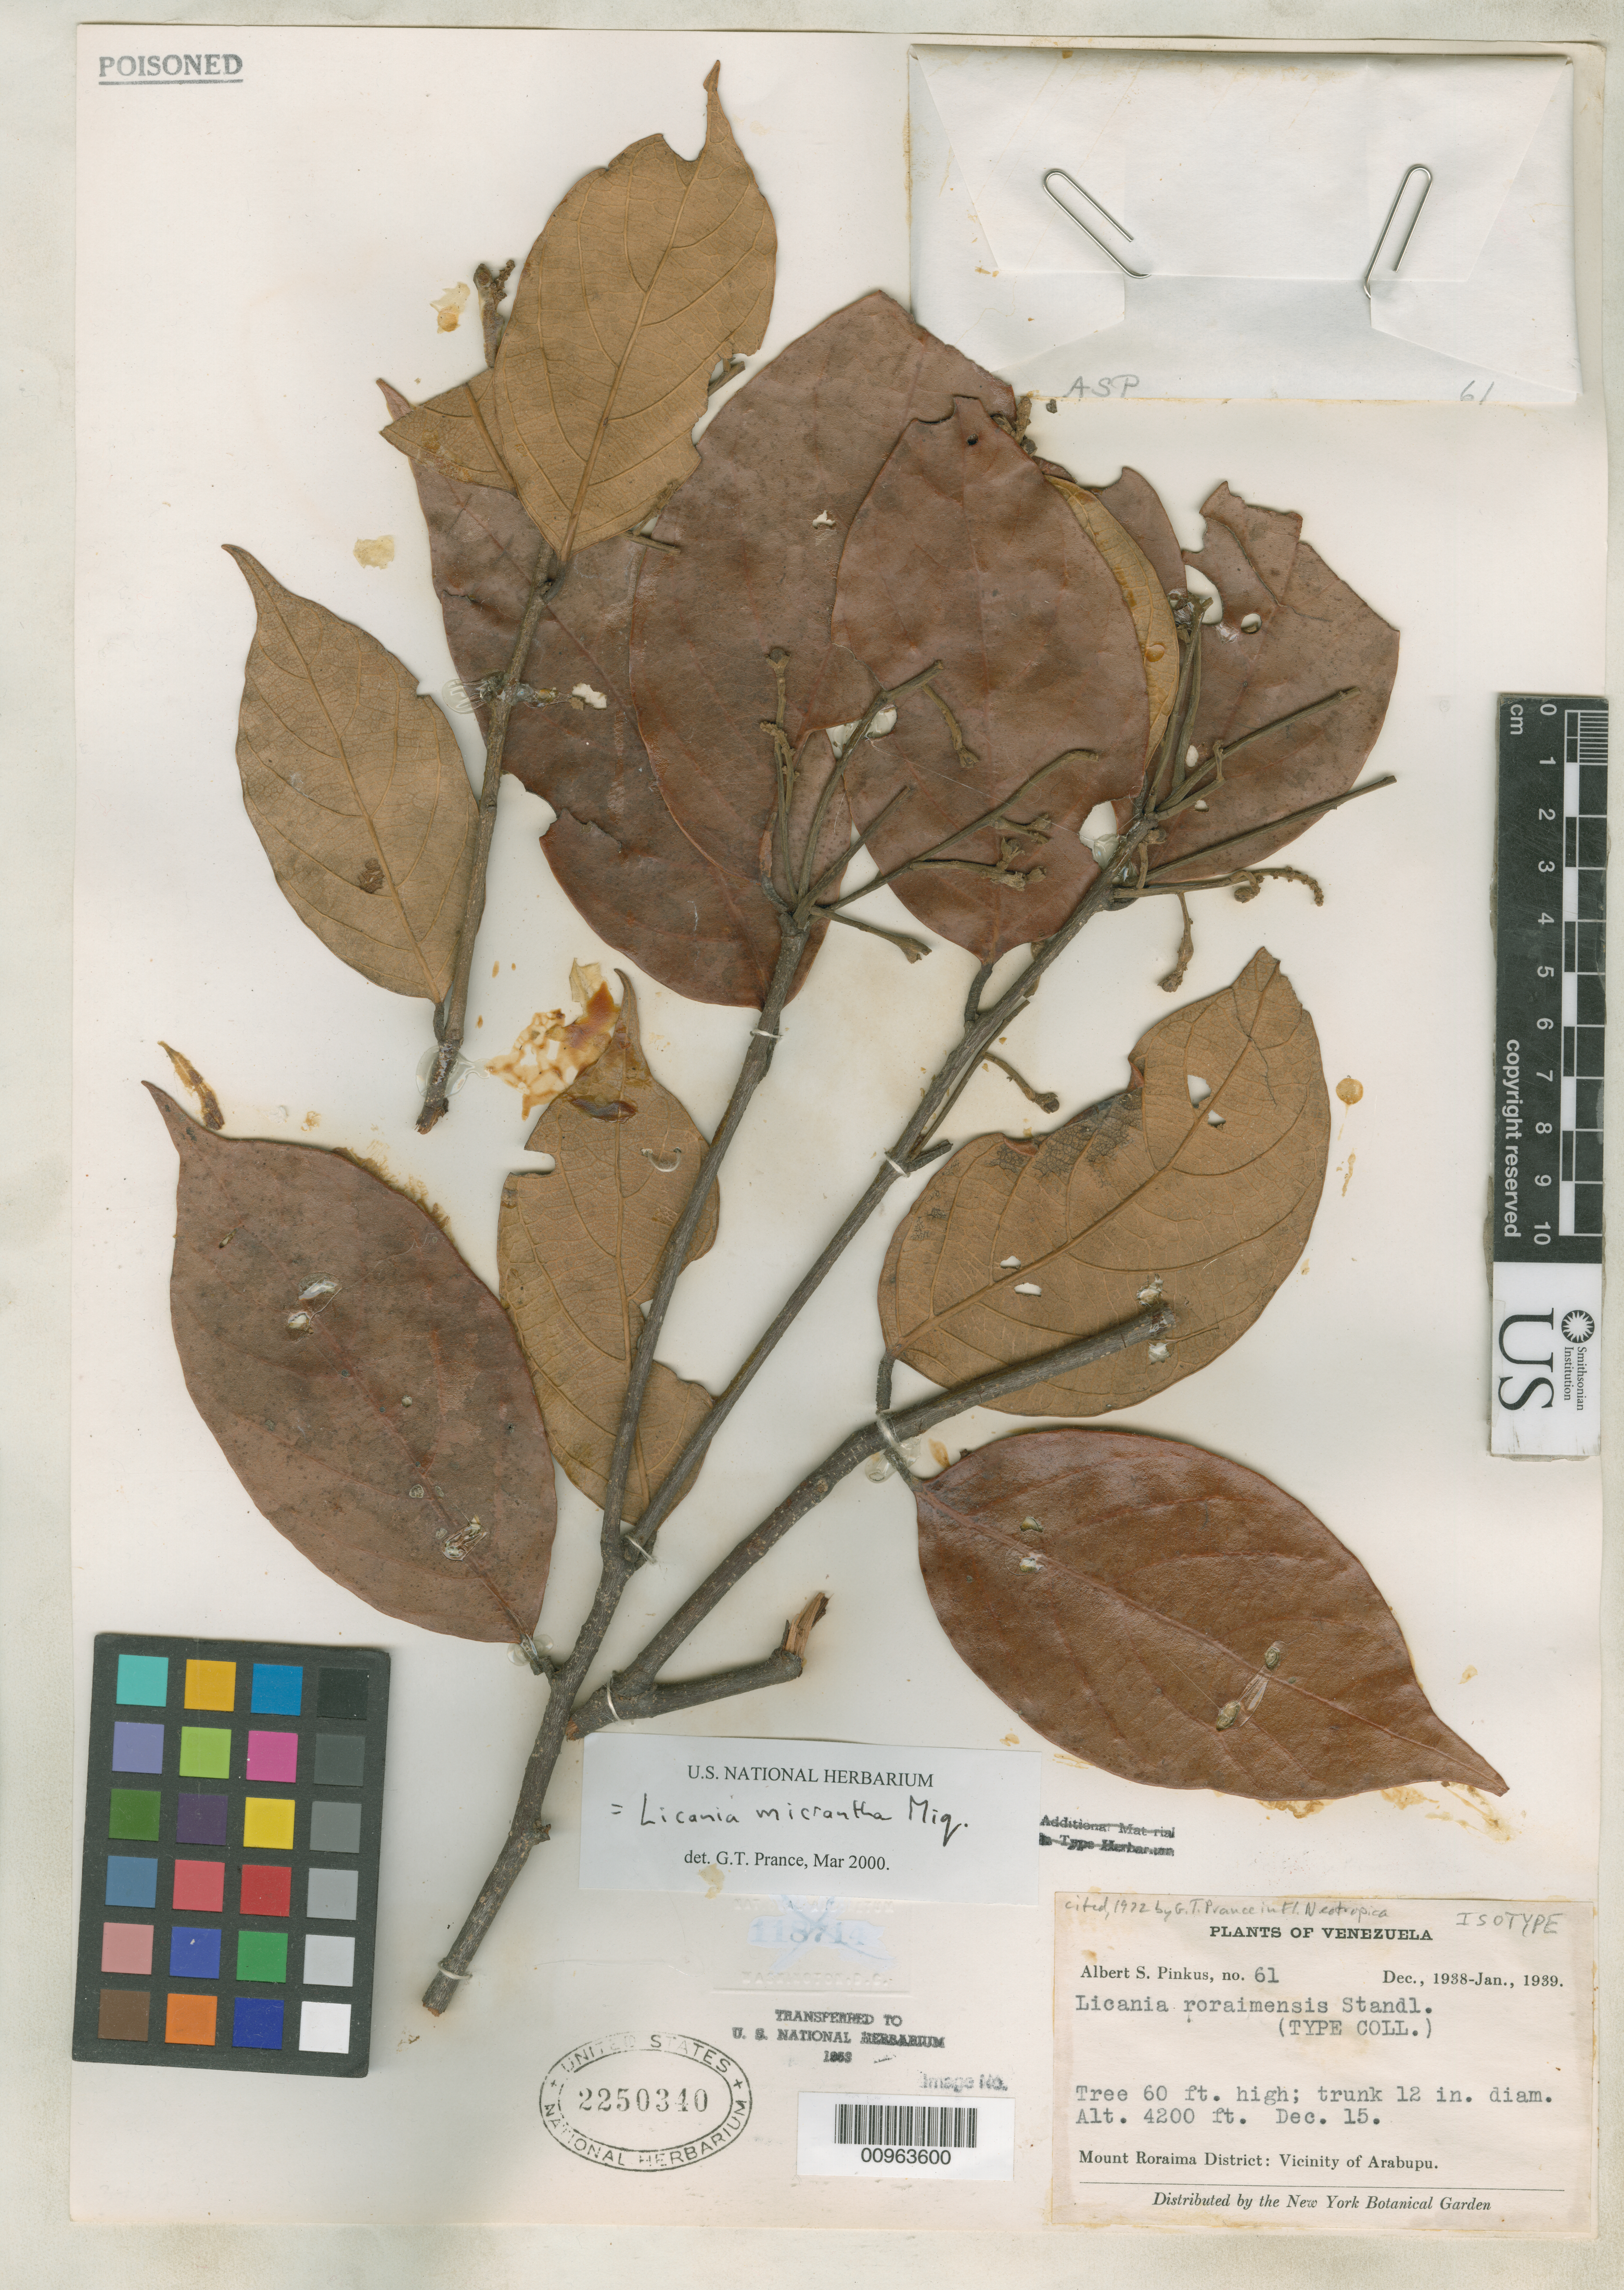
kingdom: Plantae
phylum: Tracheophyta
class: Magnoliopsida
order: Malpighiales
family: Chrysobalanaceae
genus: Licania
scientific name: Licania roraimensis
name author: Standl.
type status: Isotype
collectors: A. Pinkus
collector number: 61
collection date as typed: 15 Dec 1939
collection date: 1939-12-15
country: Venezuela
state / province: Bolivar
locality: Mount Roraima District: Vicinity of Arabupu.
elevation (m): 1280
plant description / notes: Holotype at FM.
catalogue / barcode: US 2250340